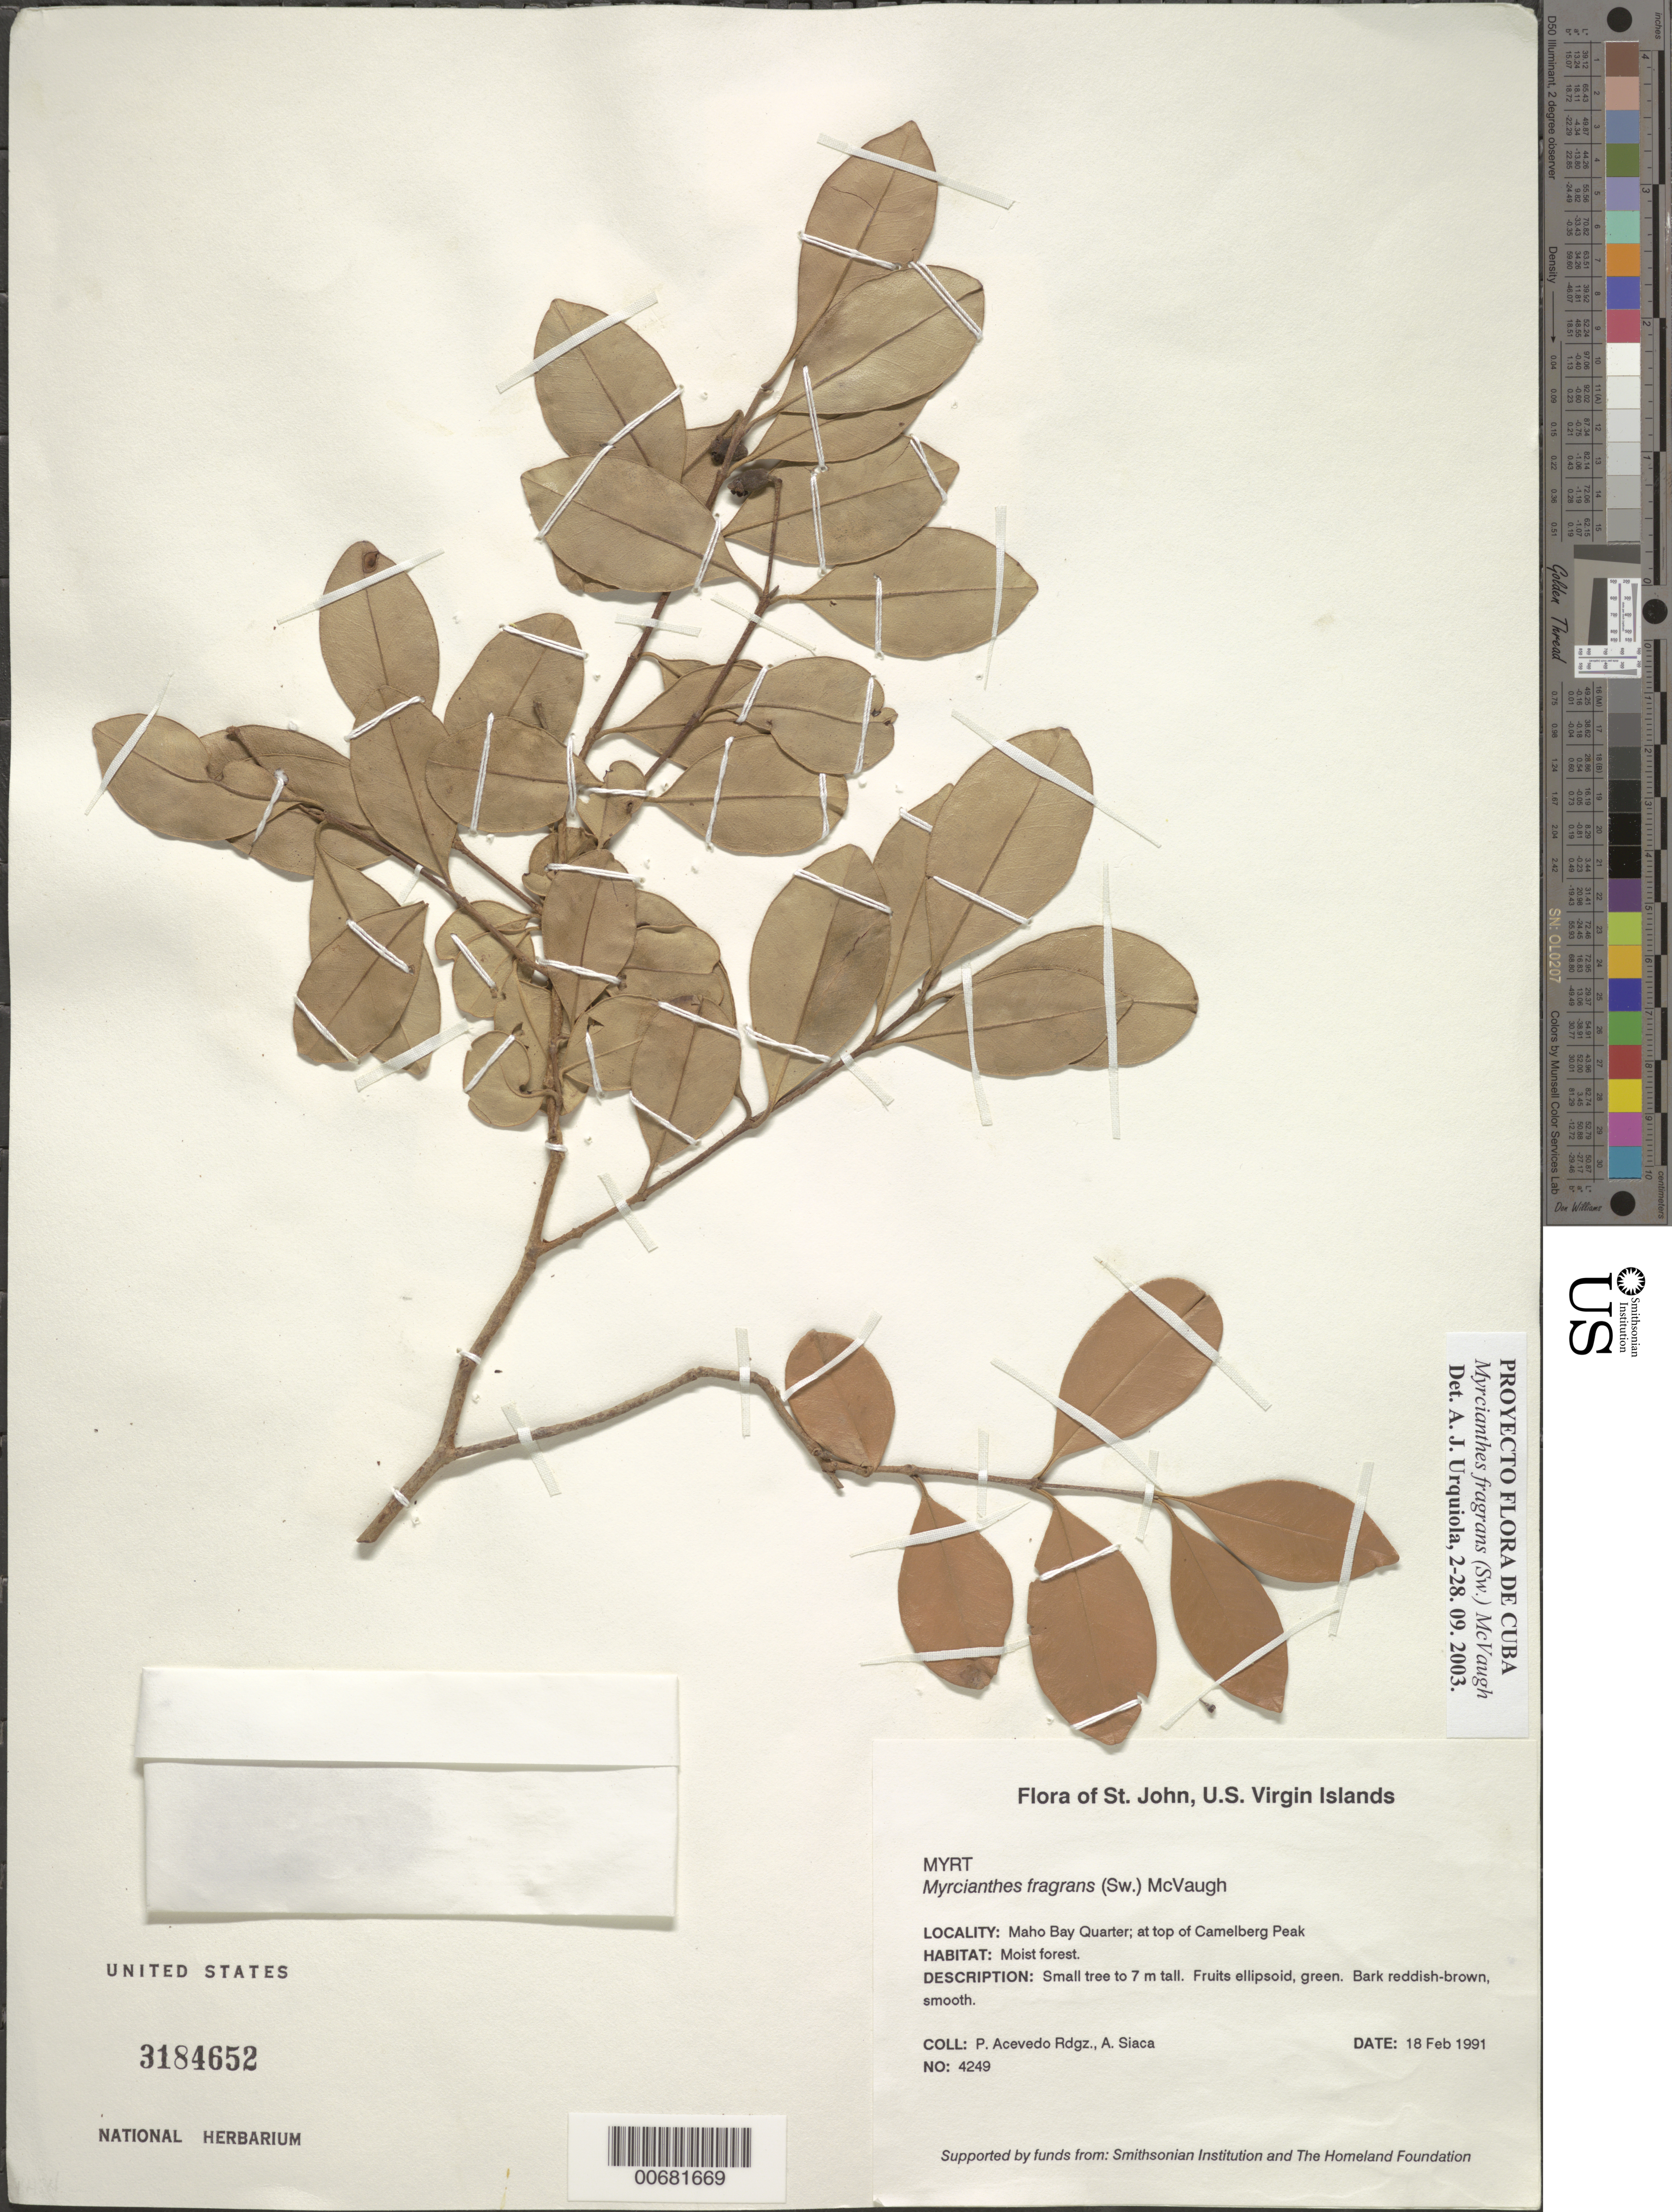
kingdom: Plantae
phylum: Tracheophyta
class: Magnoliopsida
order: Myrtales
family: Myrtaceae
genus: Myrcianthes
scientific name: Myrcianthes fragrans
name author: (Sw.) McVaugh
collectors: P. Acevedo-Rodr. & A. Siaca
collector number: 4249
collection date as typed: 18 Feb 1991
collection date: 1991-02-18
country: U.S. Virgin Islands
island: St. John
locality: Maho Bay Quarter; at top of Camelberg Peak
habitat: Moist forest.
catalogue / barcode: US 3184652